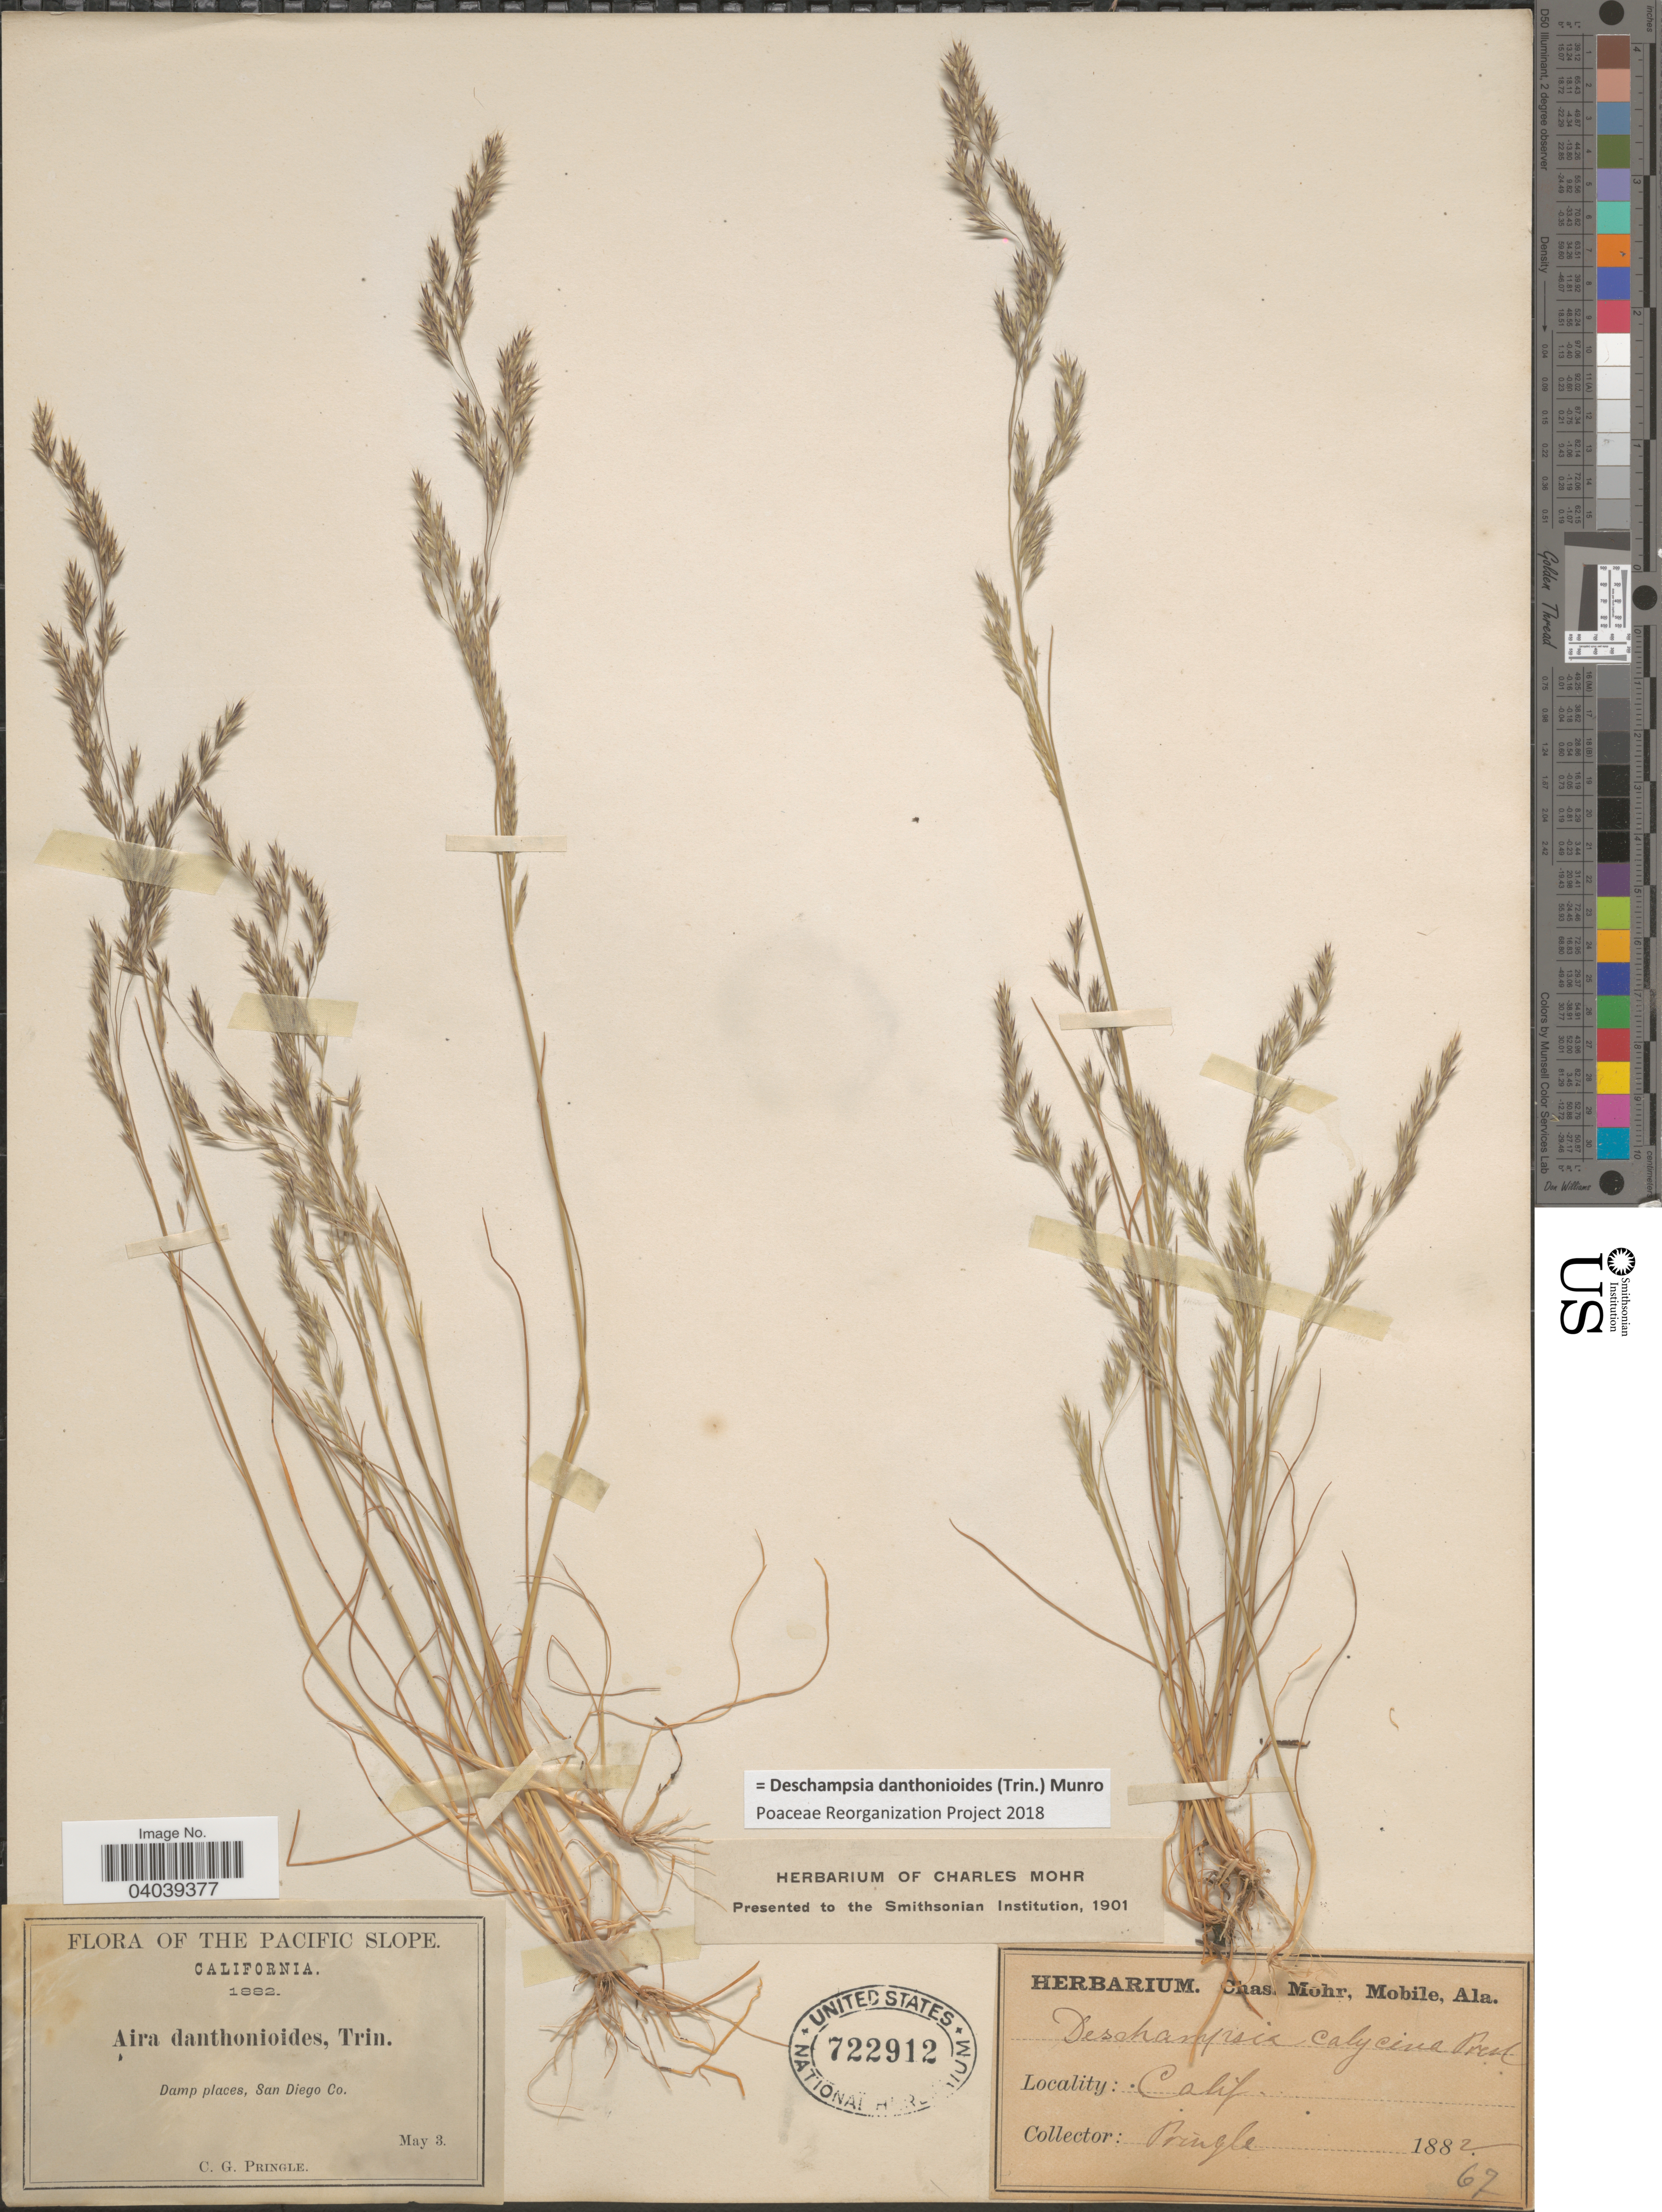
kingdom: Plantae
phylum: Tracheophyta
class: Liliopsida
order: Poales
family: Poaceae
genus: Deschampsia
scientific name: Deschampsia danthonioides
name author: (Trin.) Munro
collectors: C. G. Pringle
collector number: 67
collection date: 1882-05-03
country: United States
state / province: California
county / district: San Diego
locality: Pacific Slope. Damp places, San Diego Co.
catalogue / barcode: US 722912